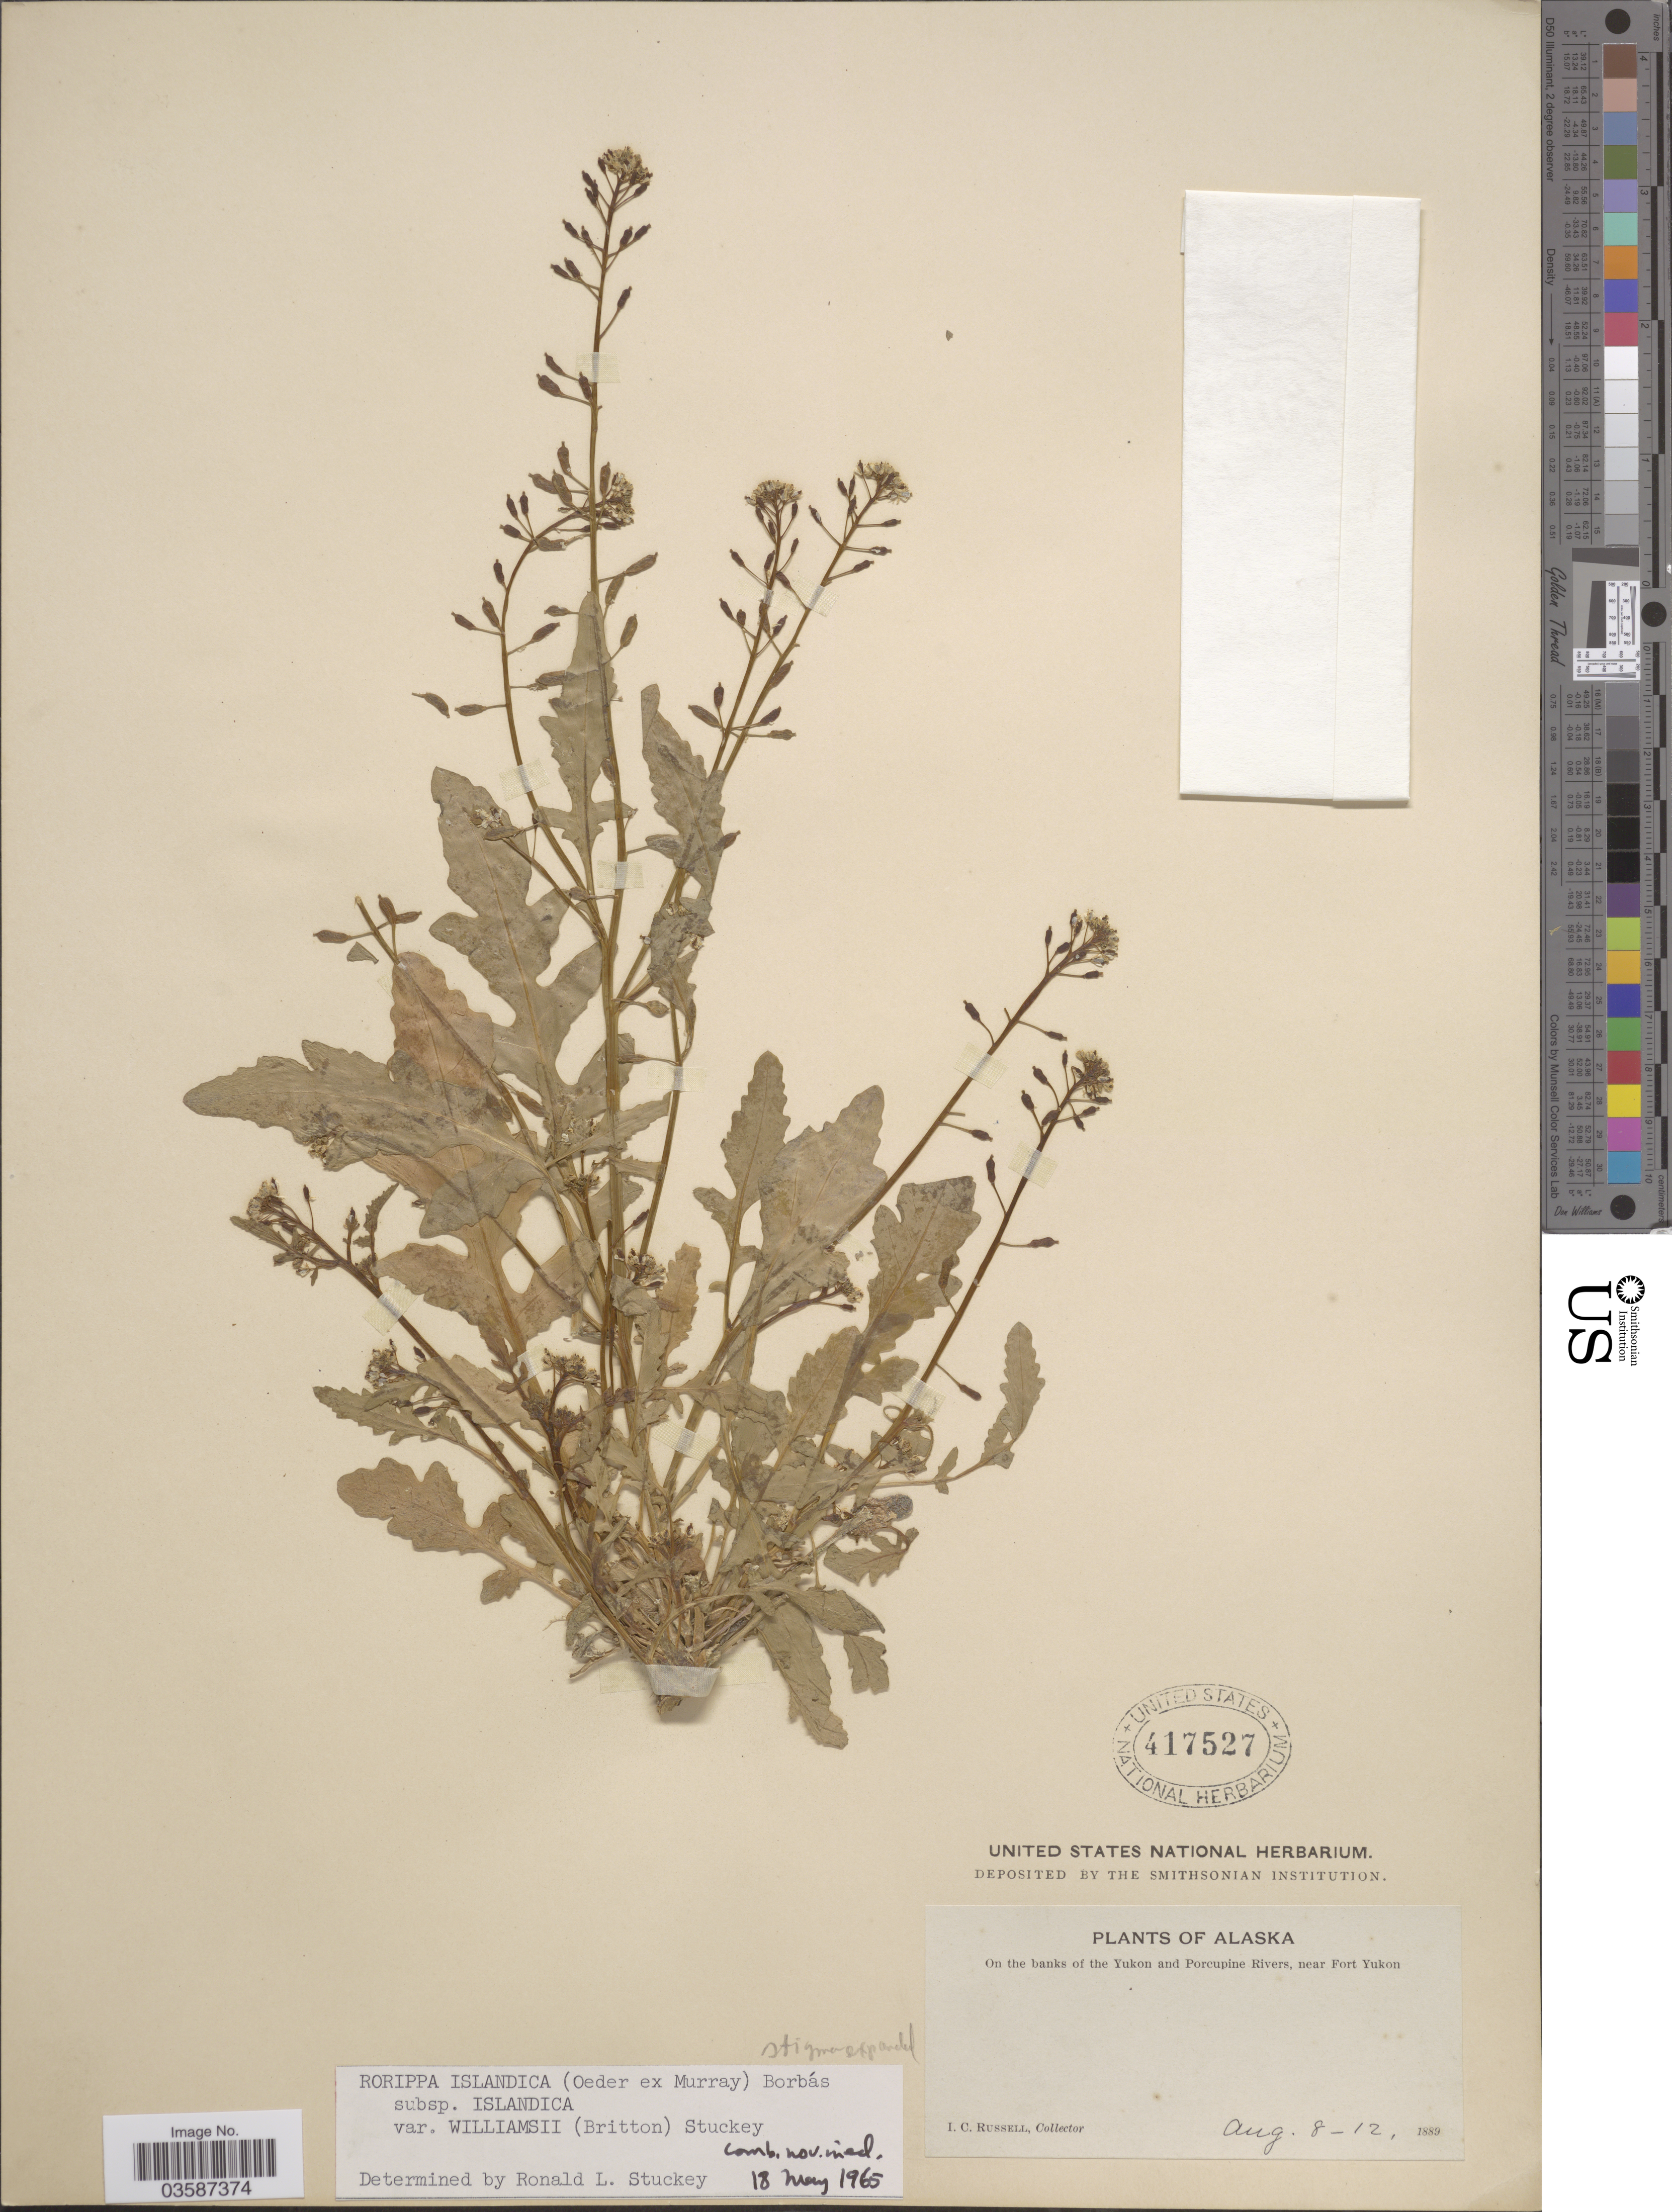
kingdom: Plantae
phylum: Tracheophyta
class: Magnoliopsida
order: Brassicales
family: Brassicaceae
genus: Rorippa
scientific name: Rorippa islandica var. williamsii (Britton) Stuckey comb. nov. ined.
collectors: I. C. Russell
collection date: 1889-08-08/1889-08-12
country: United States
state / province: Alaska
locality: On the bank of the Yukon and Porcupine Rivers, near Fort Yukon.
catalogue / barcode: US 417527